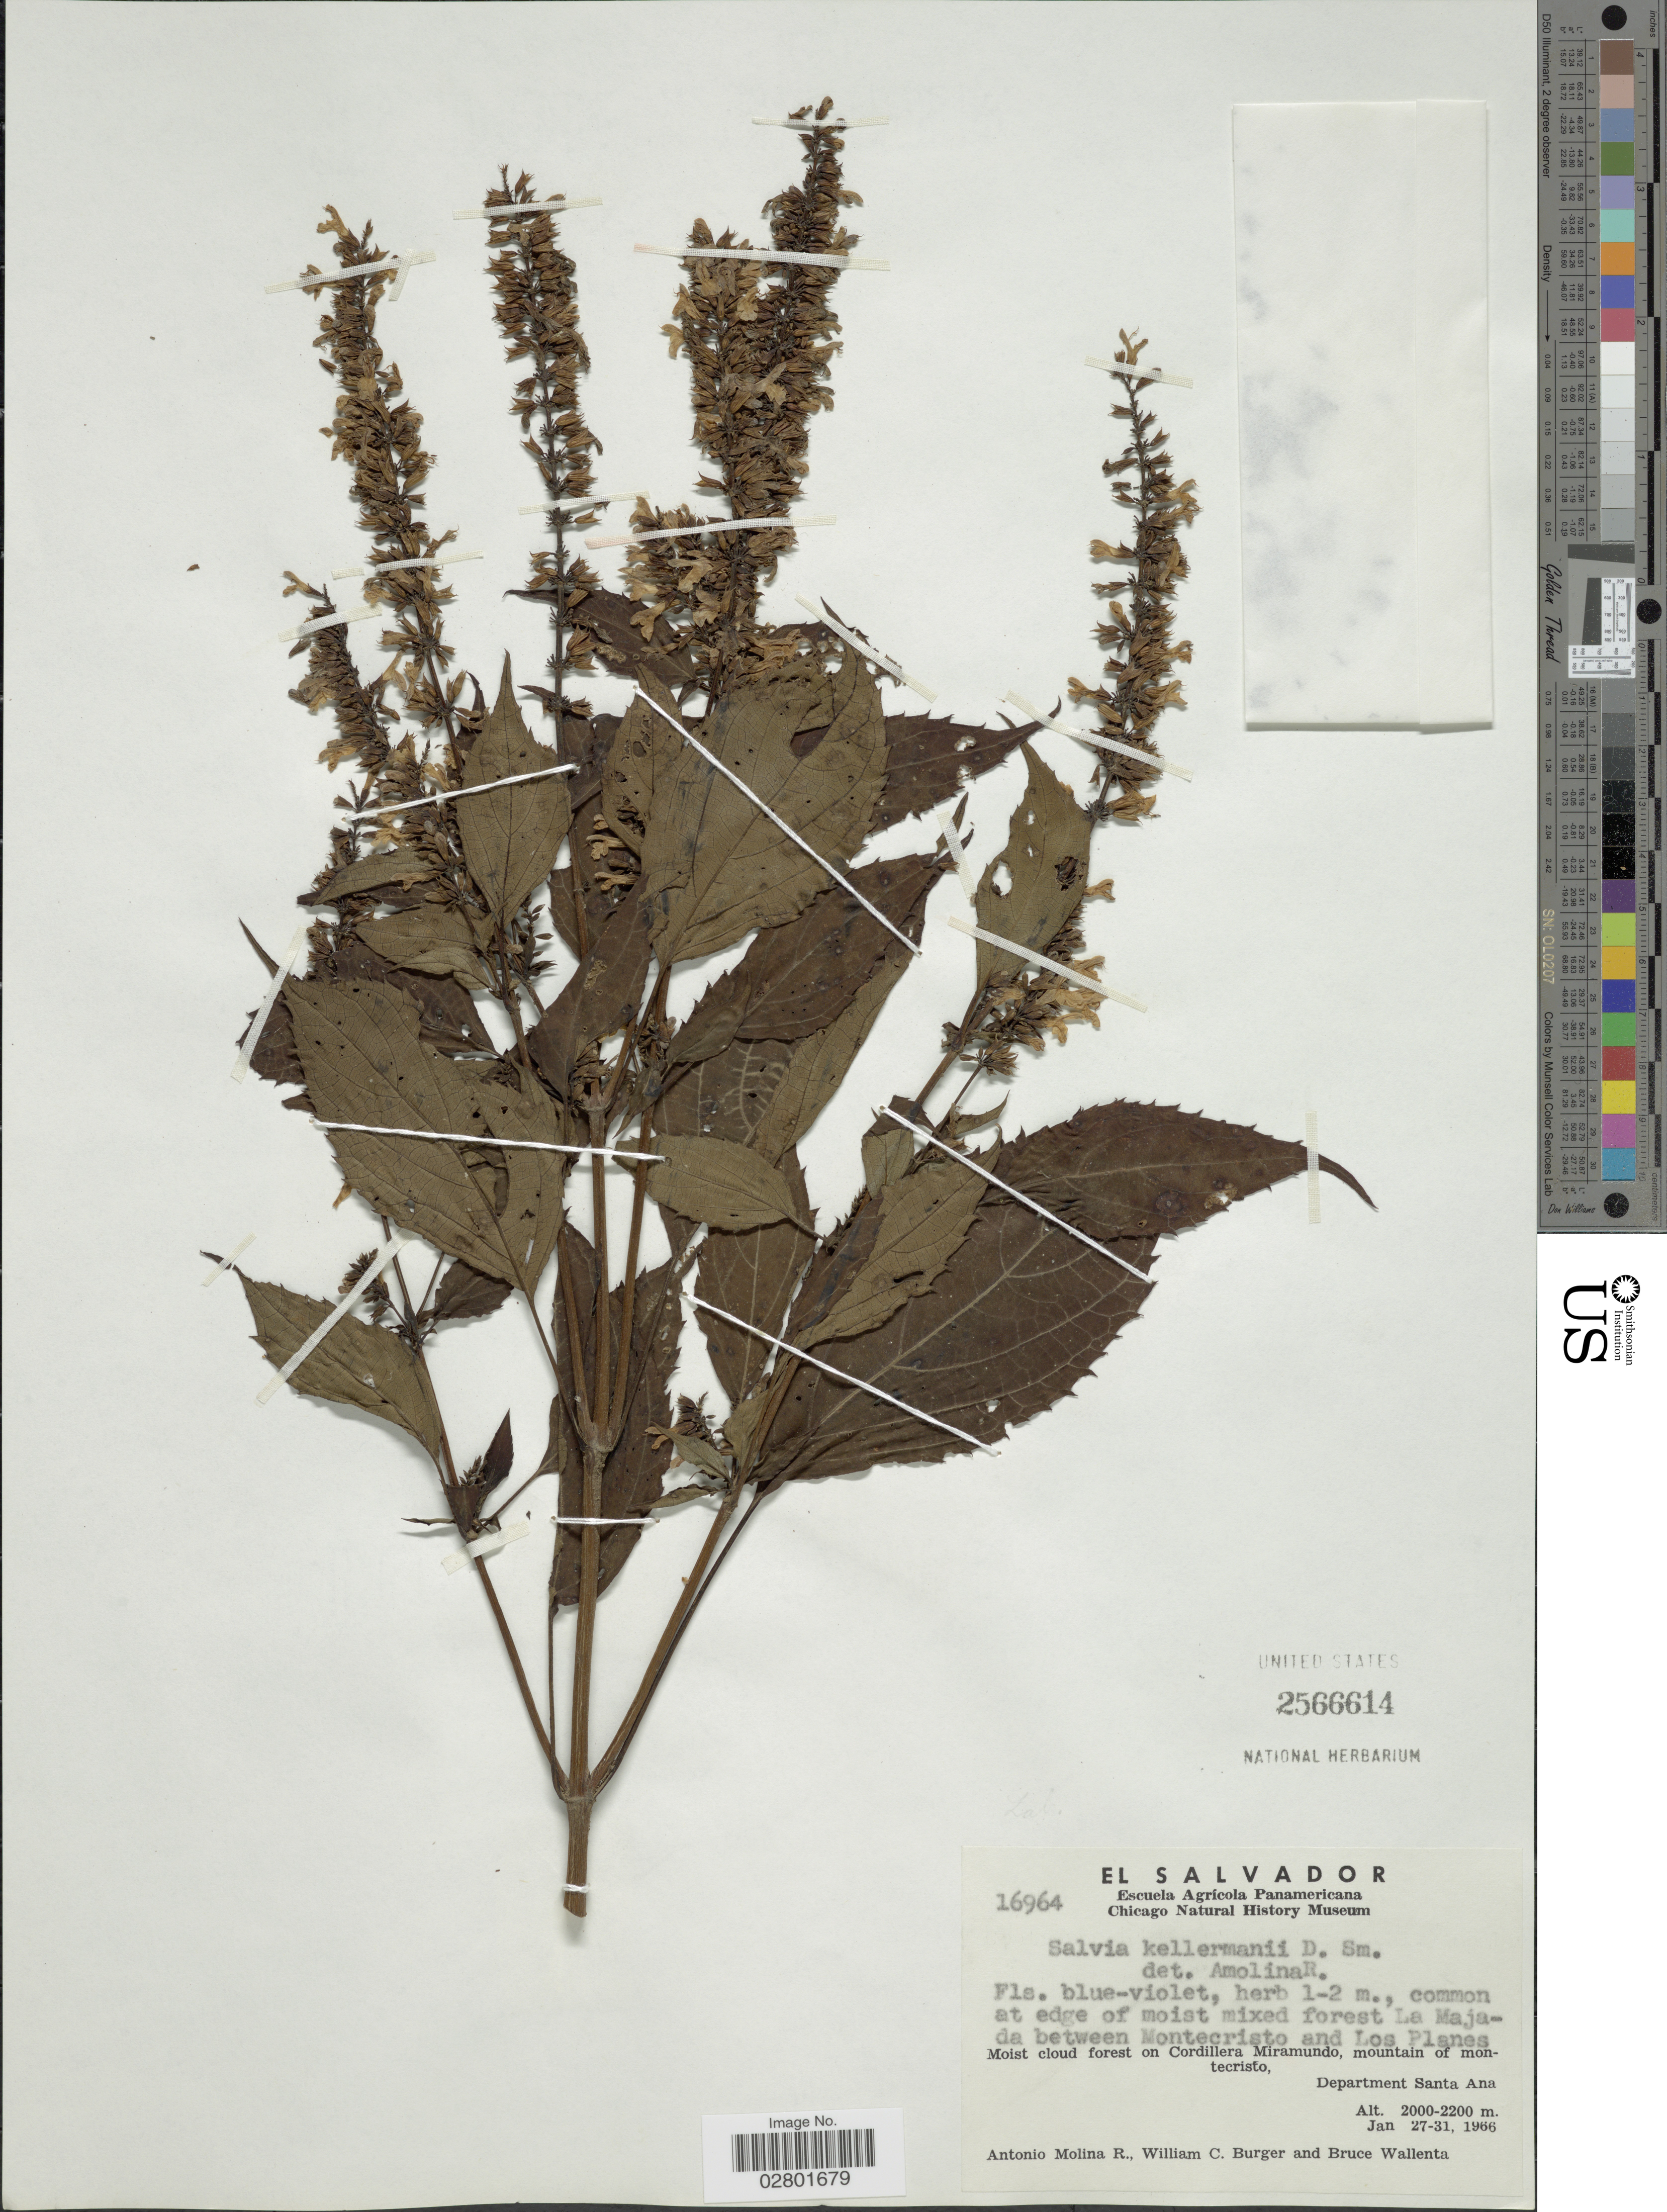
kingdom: Plantae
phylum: Tracheophyta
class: Magnoliopsida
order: Lamiales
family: Lamiaceae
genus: Salvia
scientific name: Salvia kellermanii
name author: Donn. Sm.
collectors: A. Molina R., W. Burger & B. Wallenta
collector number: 16964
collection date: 1966-01-27/1966-01-31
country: El Salvador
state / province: Santa Ana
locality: Common at edge of moist mixed forest La Majada between Montecristo and Los Planes, Moist cloud forest on Cordillera Miramundo, mountain of Montecristo, Department Santa Ana.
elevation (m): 2000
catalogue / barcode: US 2566614